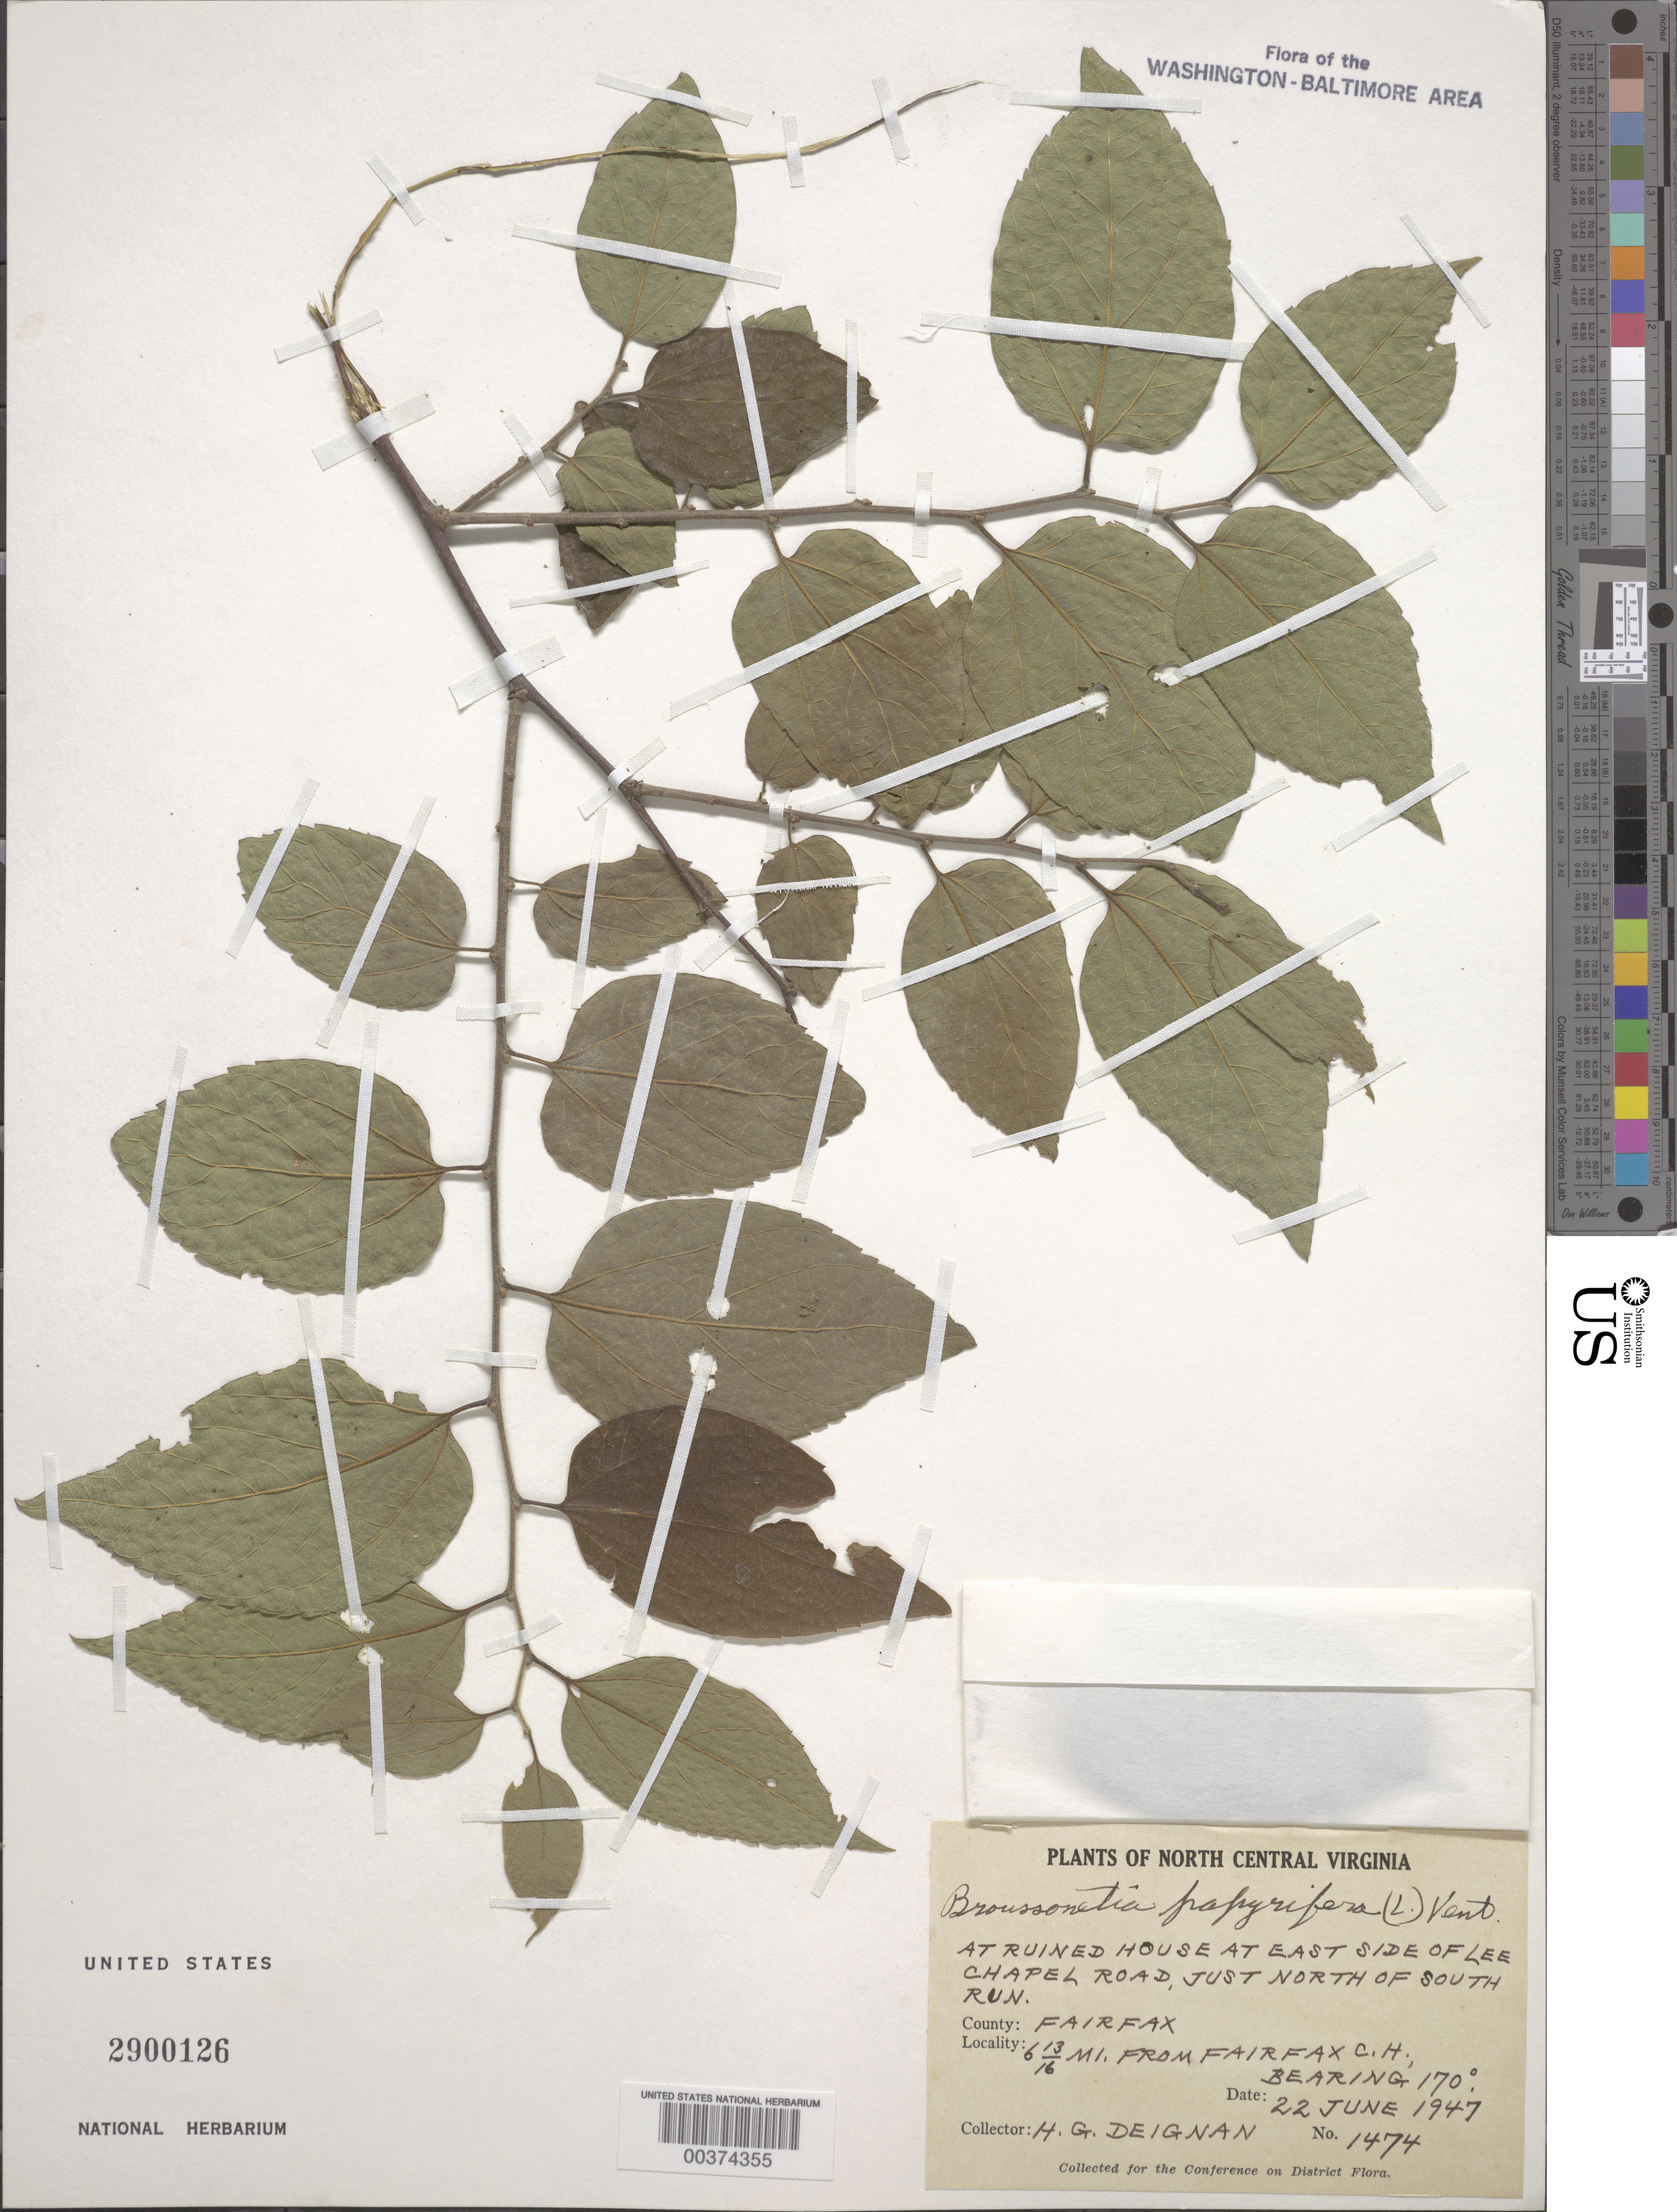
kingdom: Plantae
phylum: Tracheophyta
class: Magnoliopsida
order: Rosales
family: Moraceae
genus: Broussonetia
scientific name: Broussonetia papyrifera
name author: (L.) L'Hér. ex Vent.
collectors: H. Deignan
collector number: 1474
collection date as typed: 22 Jun 1947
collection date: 1947-06-22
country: United States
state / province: Virginia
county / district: Fairfax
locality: Lee Chapel Road, north of South Run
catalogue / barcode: US 2900126